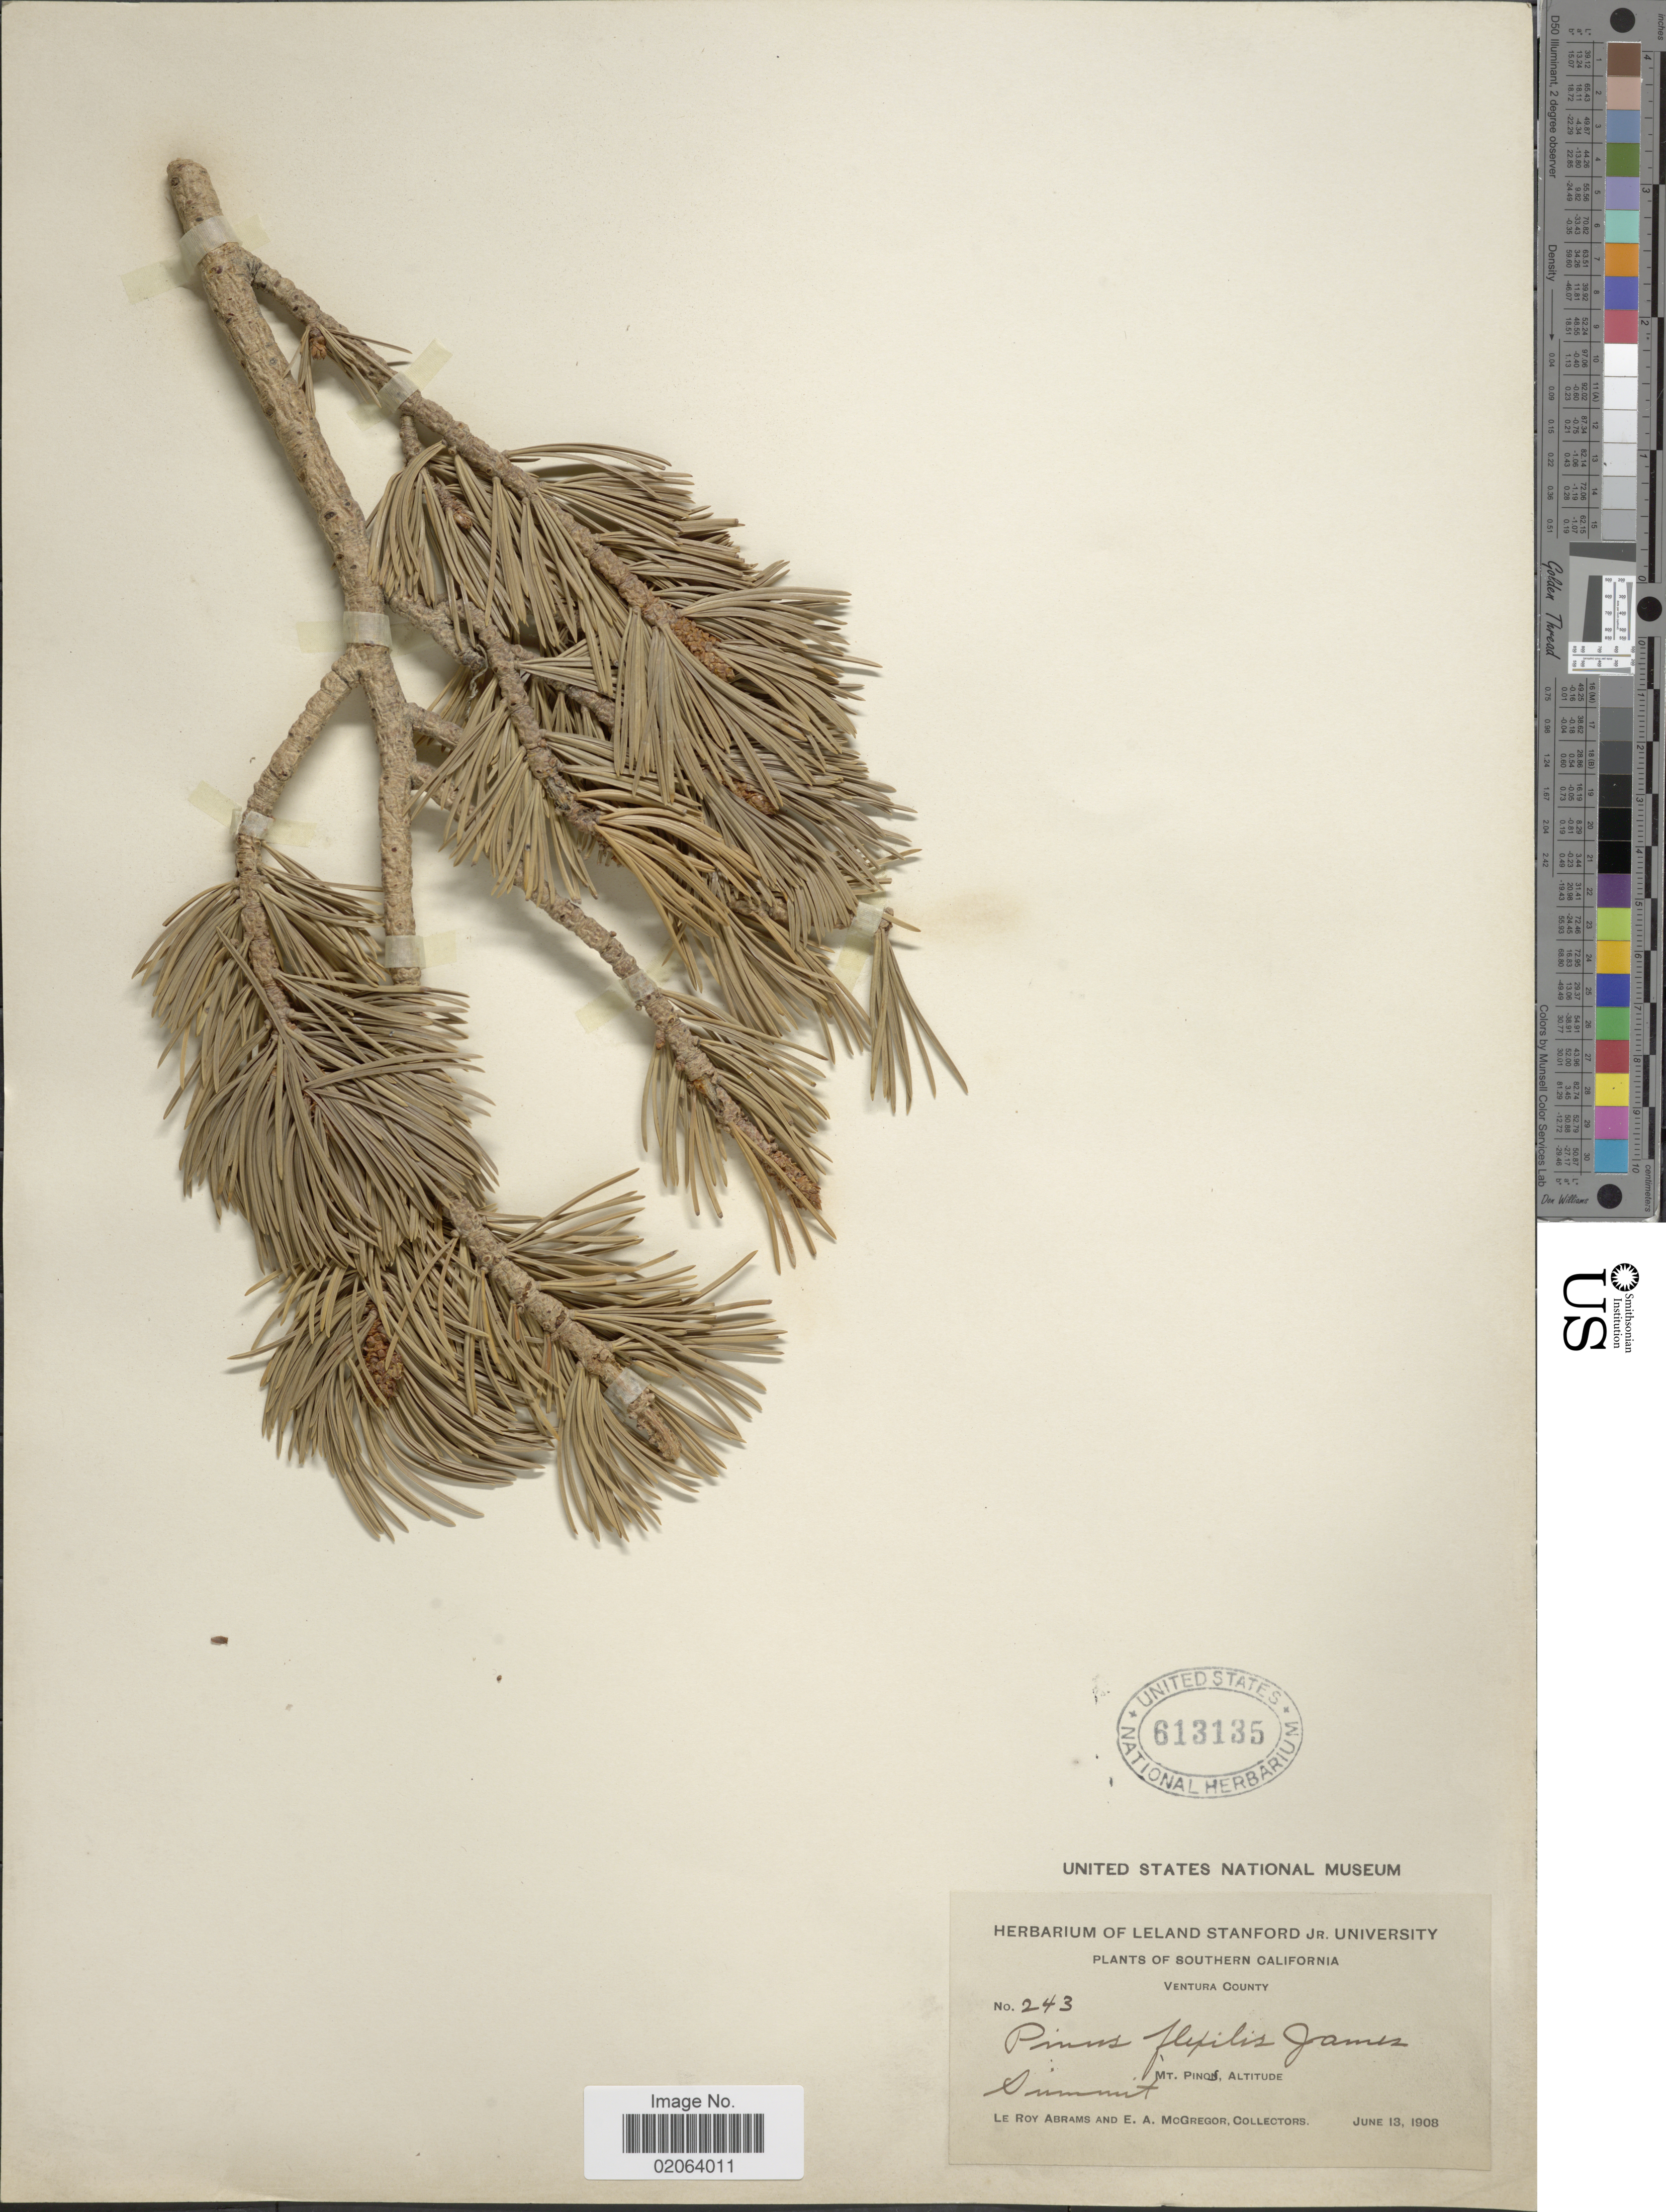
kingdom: Plantae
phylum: Tracheophyta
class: Pinopsida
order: Pinales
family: Pinaceae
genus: Pinus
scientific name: Pinus flexilis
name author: E. James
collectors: L. Abrams & E. A. McGregor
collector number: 243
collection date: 1908-06-13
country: United States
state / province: California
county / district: Ventura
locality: Southern California. Ventura County. Mt. Pinon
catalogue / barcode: US 613135